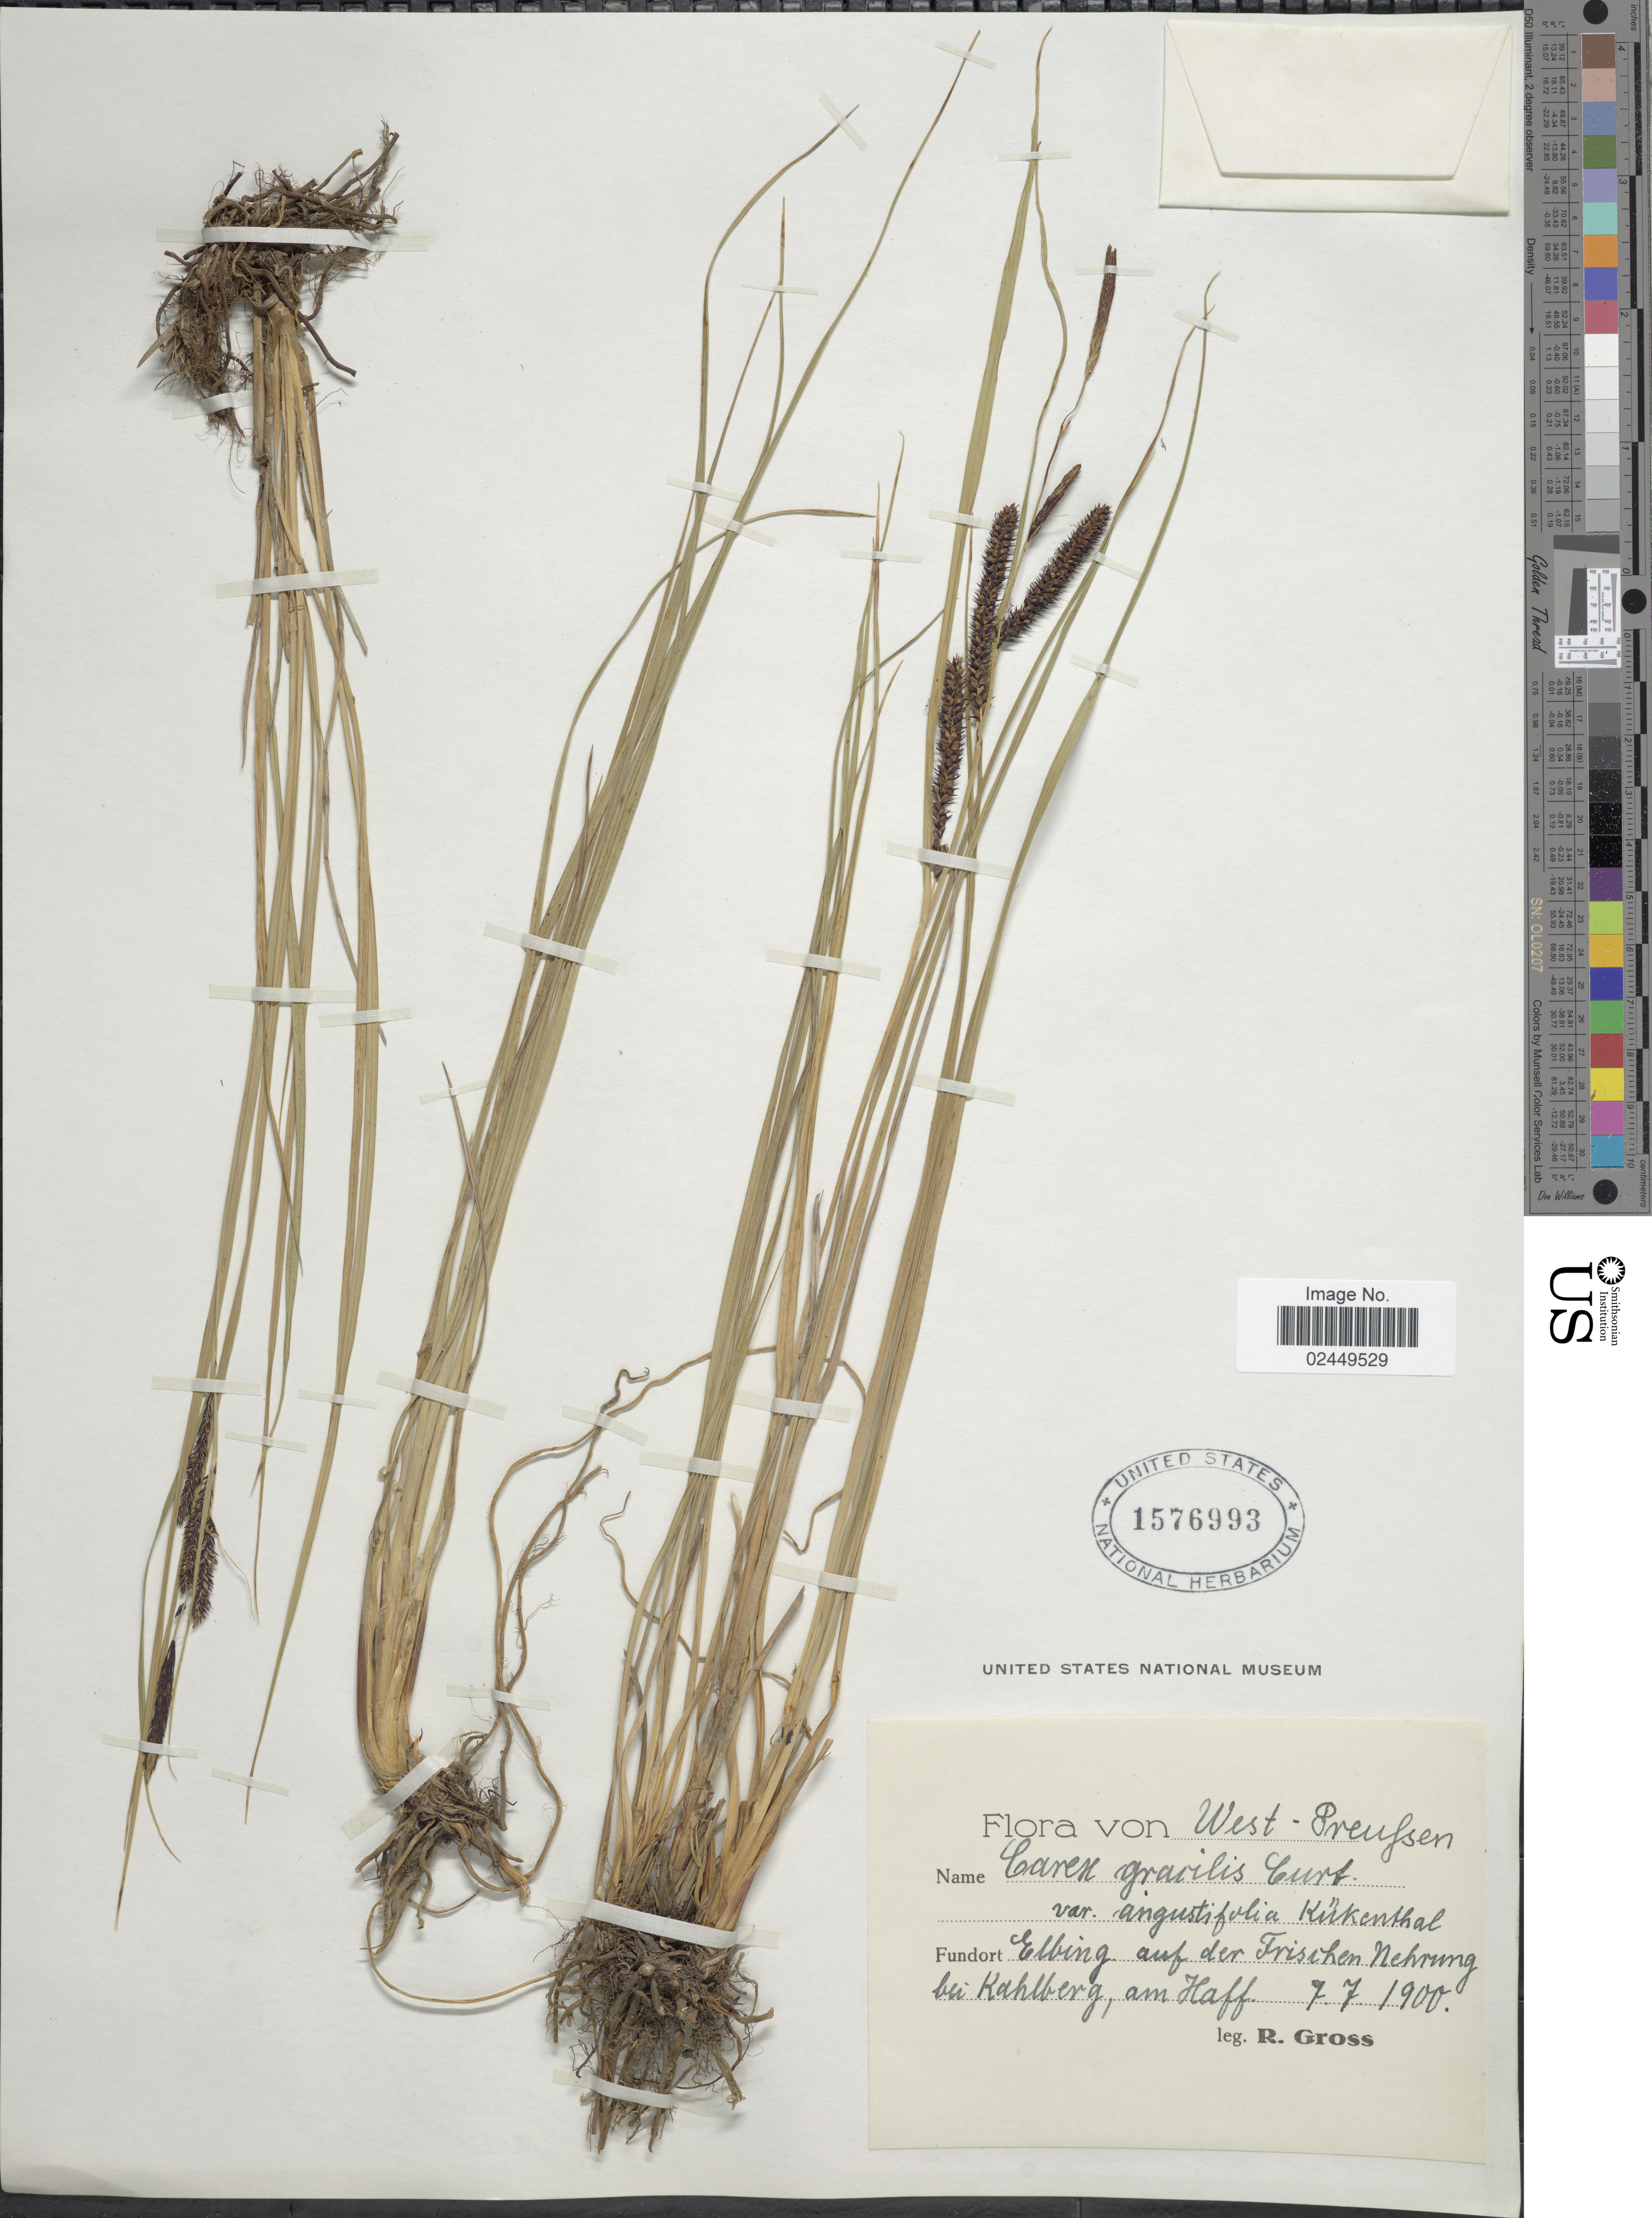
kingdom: Plantae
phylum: Tracheophyta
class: Liliopsida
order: Poales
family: Cyperaceae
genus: Carex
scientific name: Carex acuta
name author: L.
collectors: R. Gross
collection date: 1900-07-07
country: Poland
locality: West-Preussen Elbing auf der Frischen Nehrung bei Kahlberg, am Haff.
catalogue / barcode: US 1576993